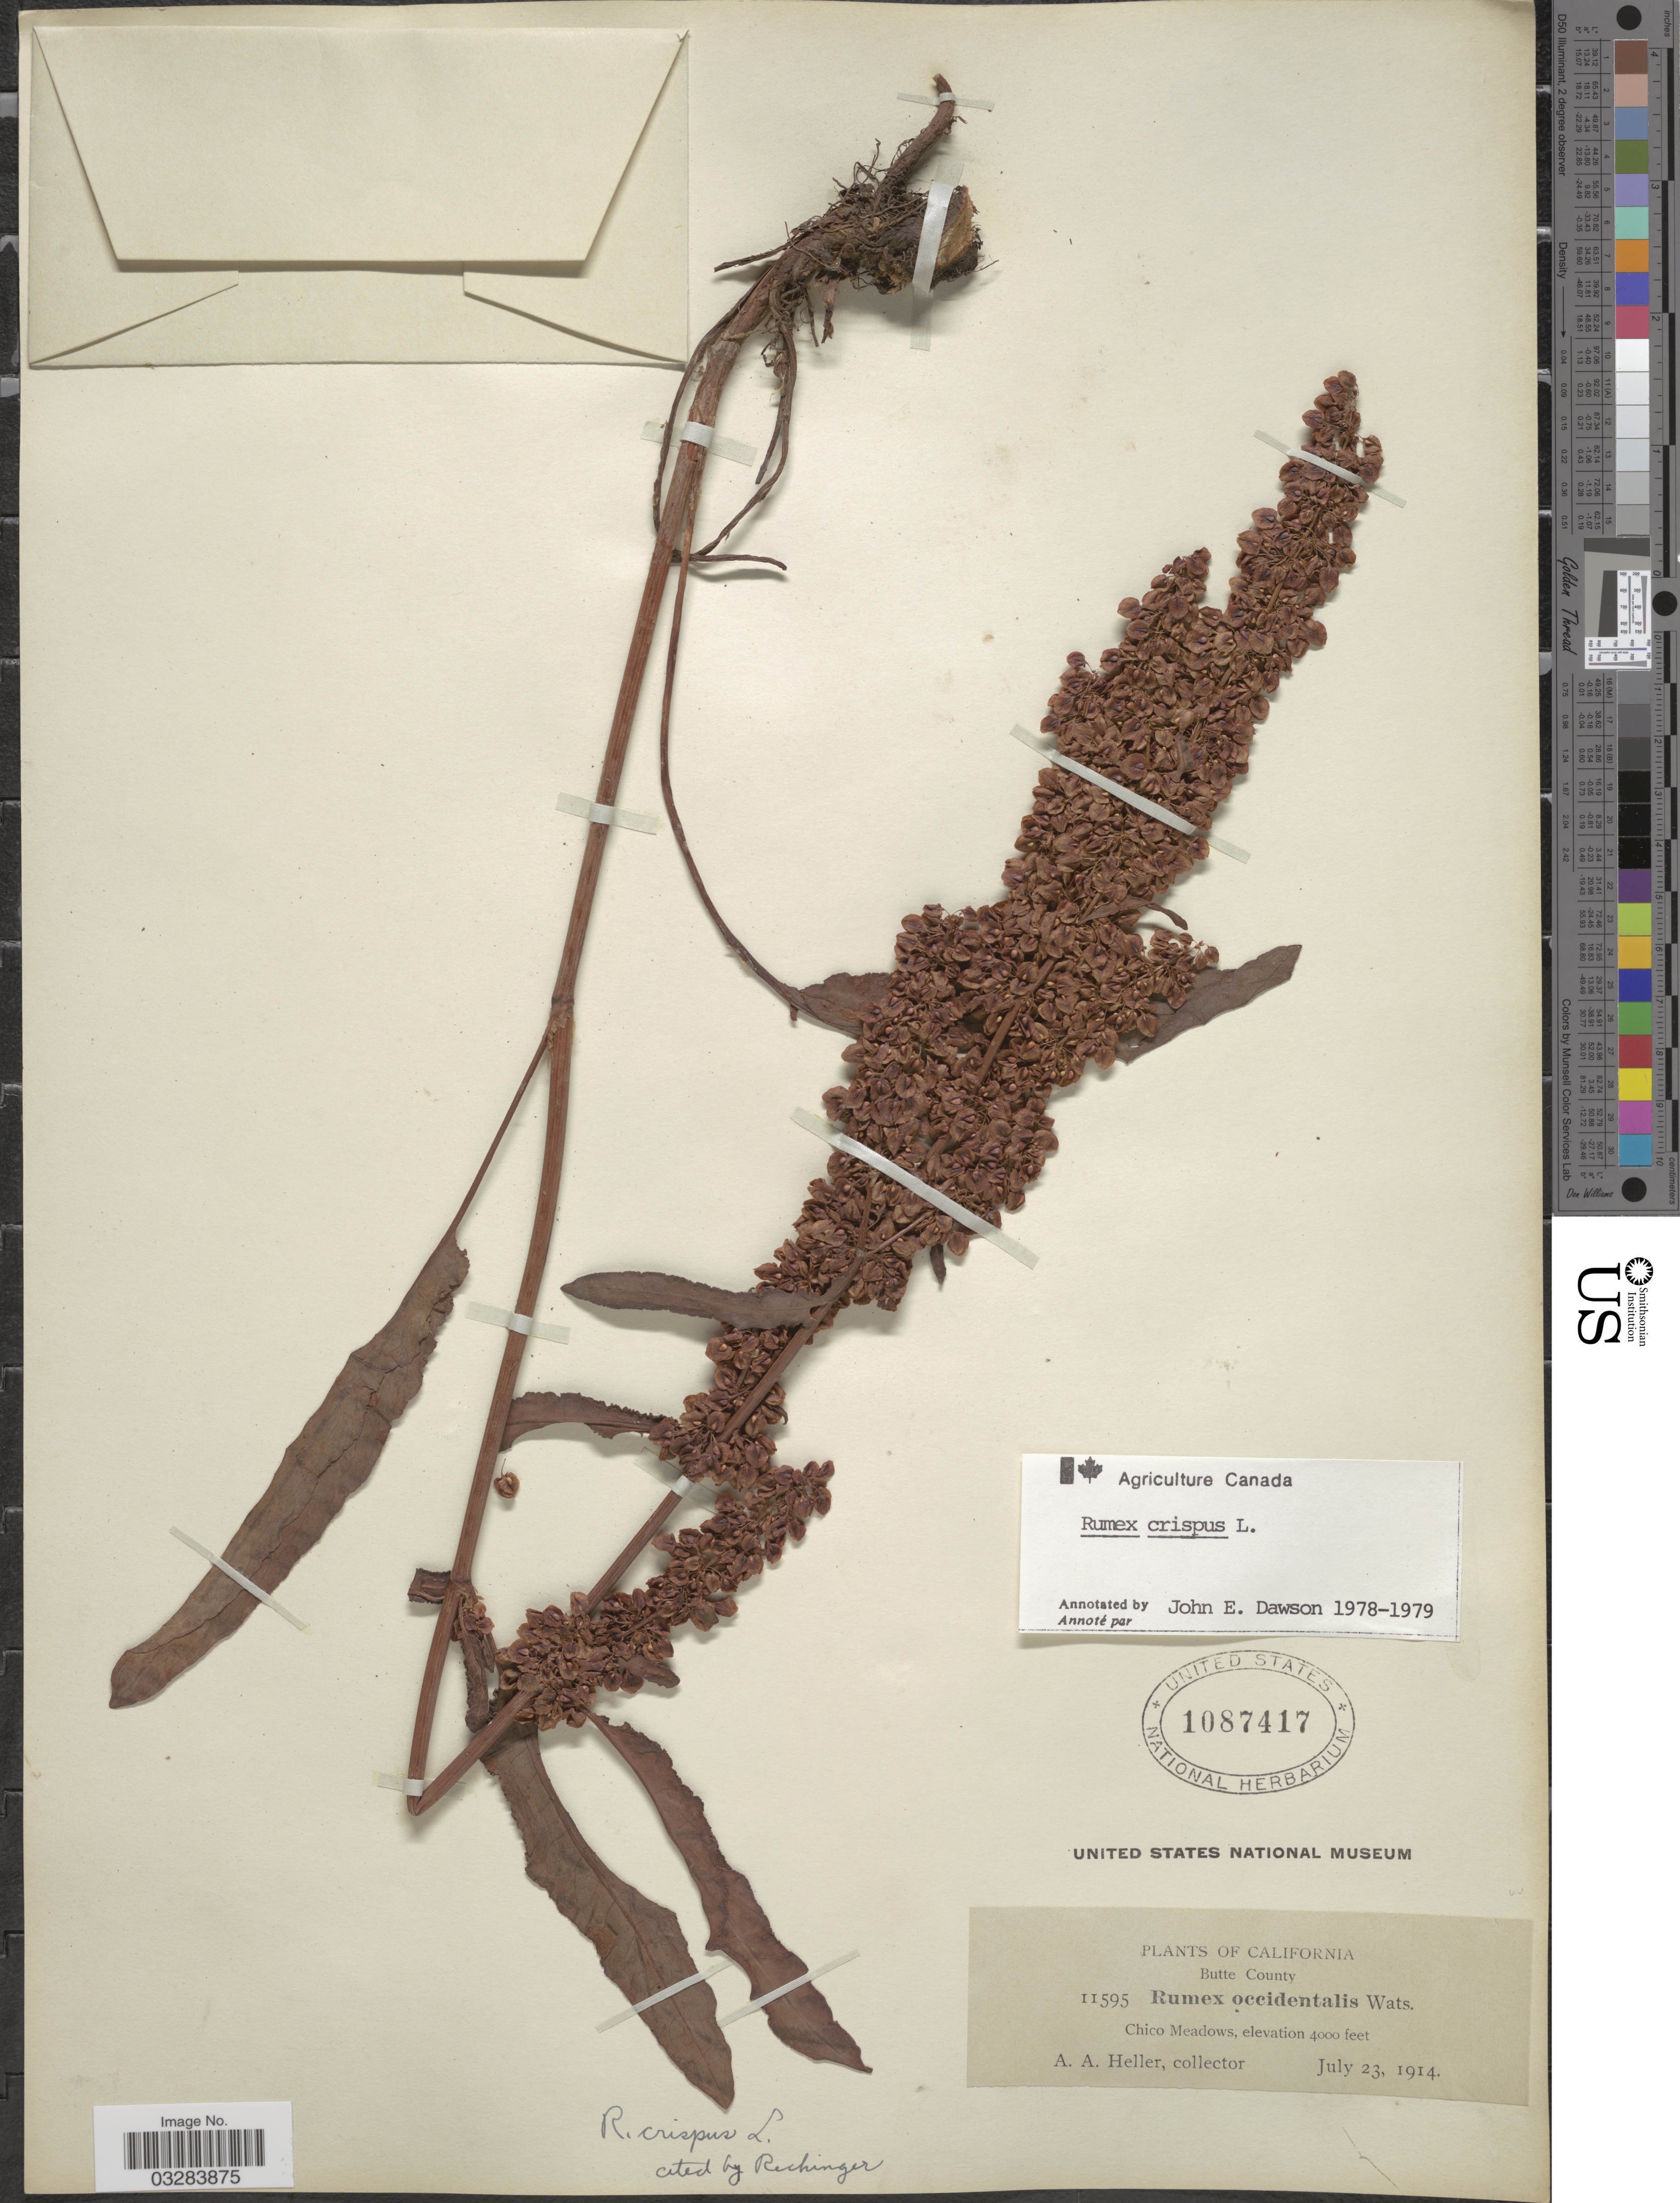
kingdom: Plantae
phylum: Tracheophyta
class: Magnoliopsida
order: Caryophyllales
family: Polygonaceae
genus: Rumex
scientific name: Rumex crispus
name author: L.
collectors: A. A. Heller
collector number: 11595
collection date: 1914-07-23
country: United States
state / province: California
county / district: Butte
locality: Butte County, Chico Meadows.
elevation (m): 1219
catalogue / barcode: US 1087417